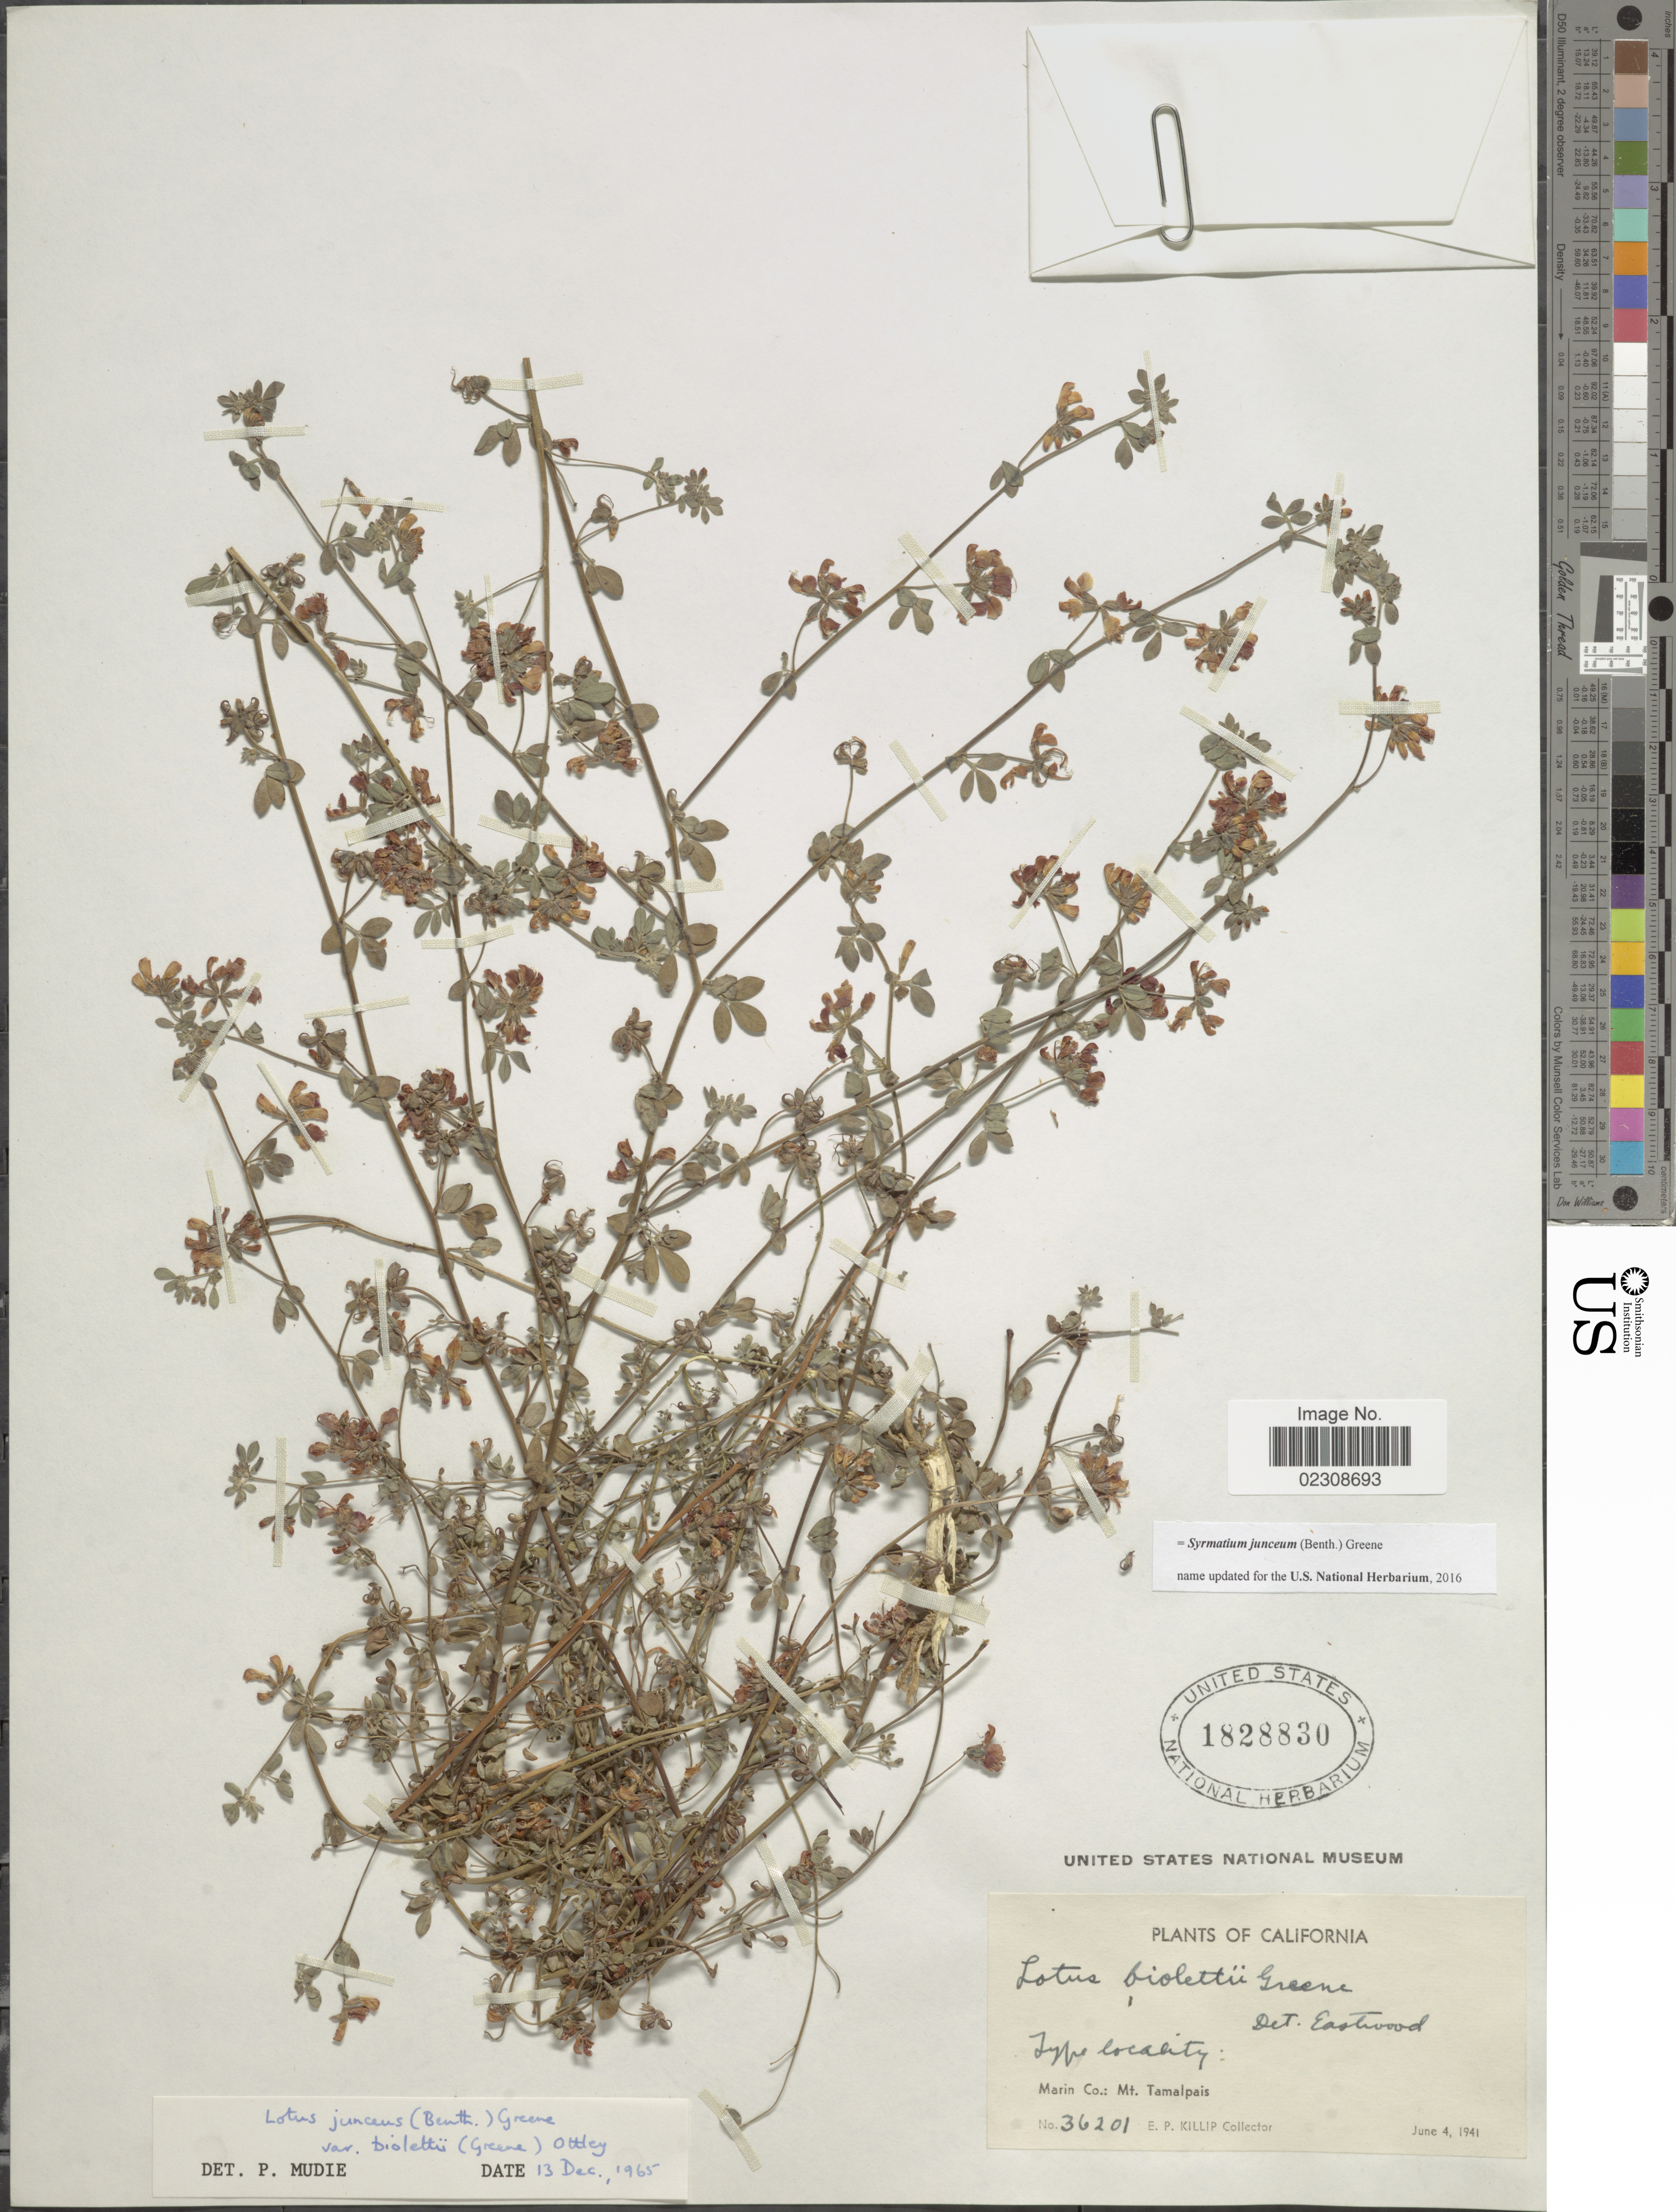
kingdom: Plantae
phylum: Tracheophyta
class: Magnoliopsida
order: Fabales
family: Fabaceae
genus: Syrmatium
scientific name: Syrmatium junceum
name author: (Benth.) Greene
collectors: E. P. Killip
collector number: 36201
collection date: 1941-06-04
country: United States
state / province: California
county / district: Marin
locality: Marin Co.: Mt. Tamalpais.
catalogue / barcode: US 1828830